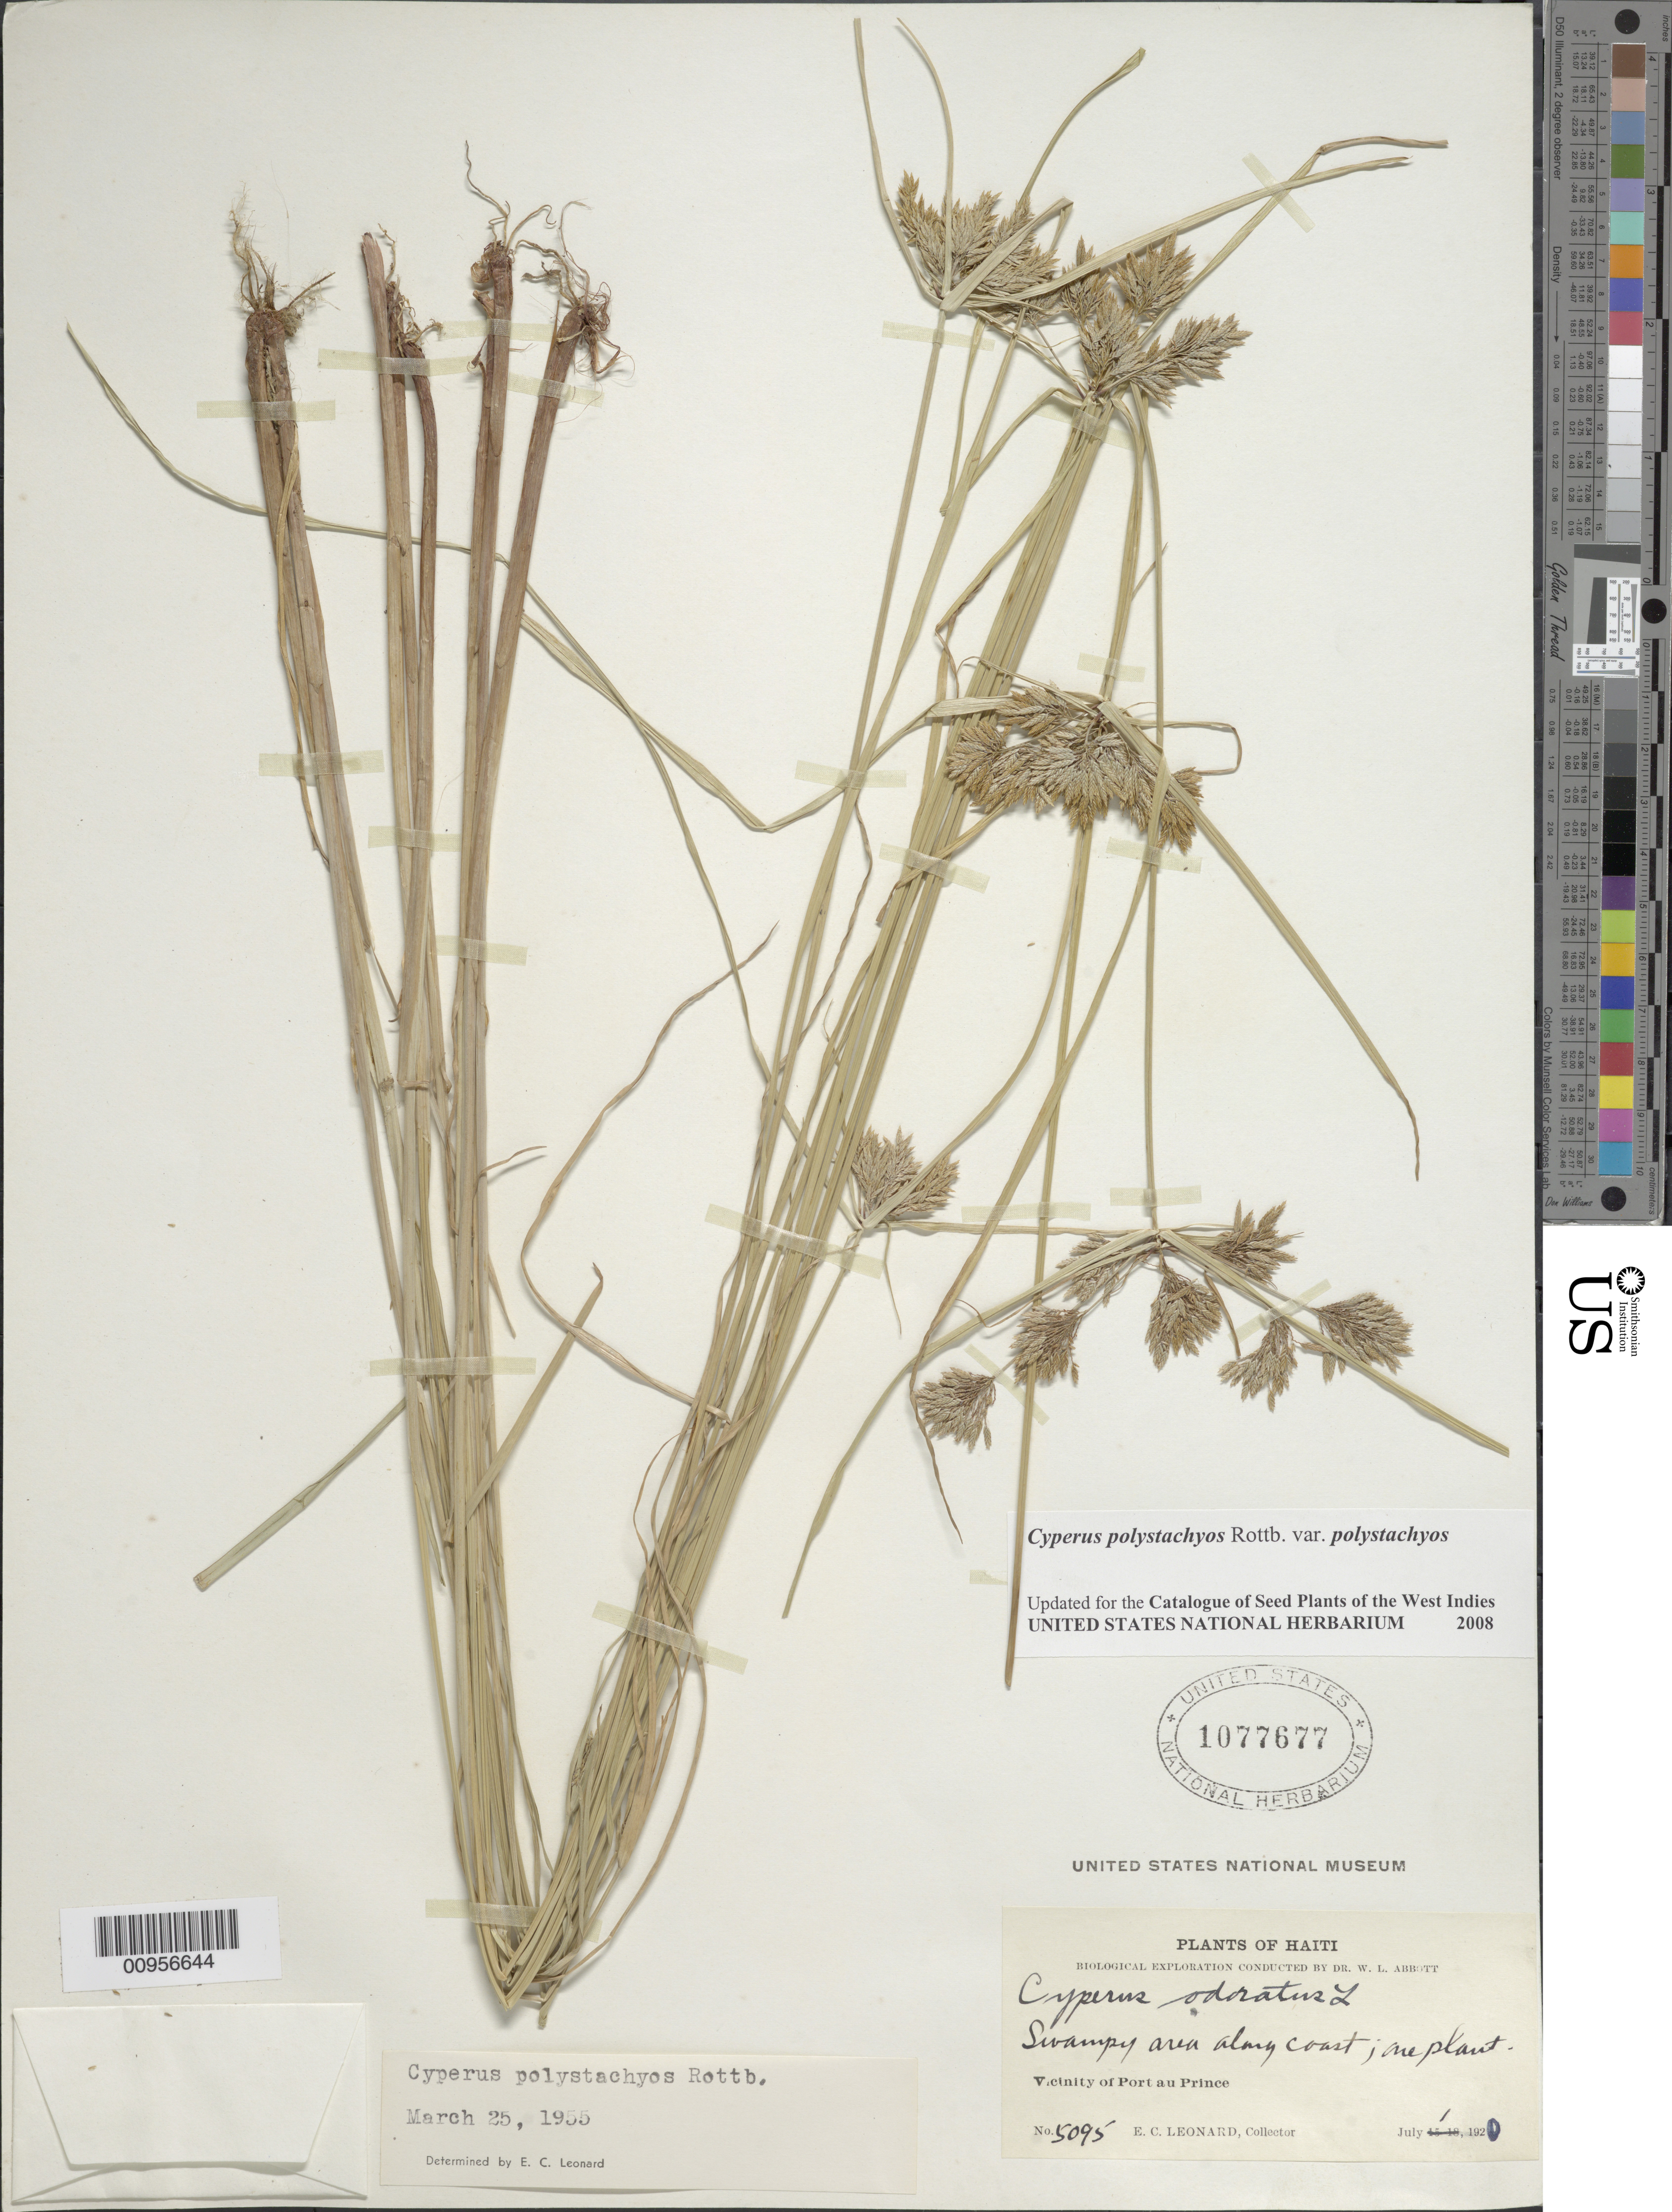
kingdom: Plantae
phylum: Tracheophyta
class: Liliopsida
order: Poales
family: Cyperaceae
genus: Cyperus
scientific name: Cyperus polystachyos var. polystachyos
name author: Rottb.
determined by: Strong, M. T., (US), Smithsonian Institution - National Museum of Natural History (UNITED STATES)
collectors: E. C. Leonard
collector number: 5095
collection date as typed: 01 Jul 1920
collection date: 1920-07-01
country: Haiti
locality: Vicinity of Port au Prince, swampy area along coast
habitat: Swampy area along coast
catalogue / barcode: US 1077677